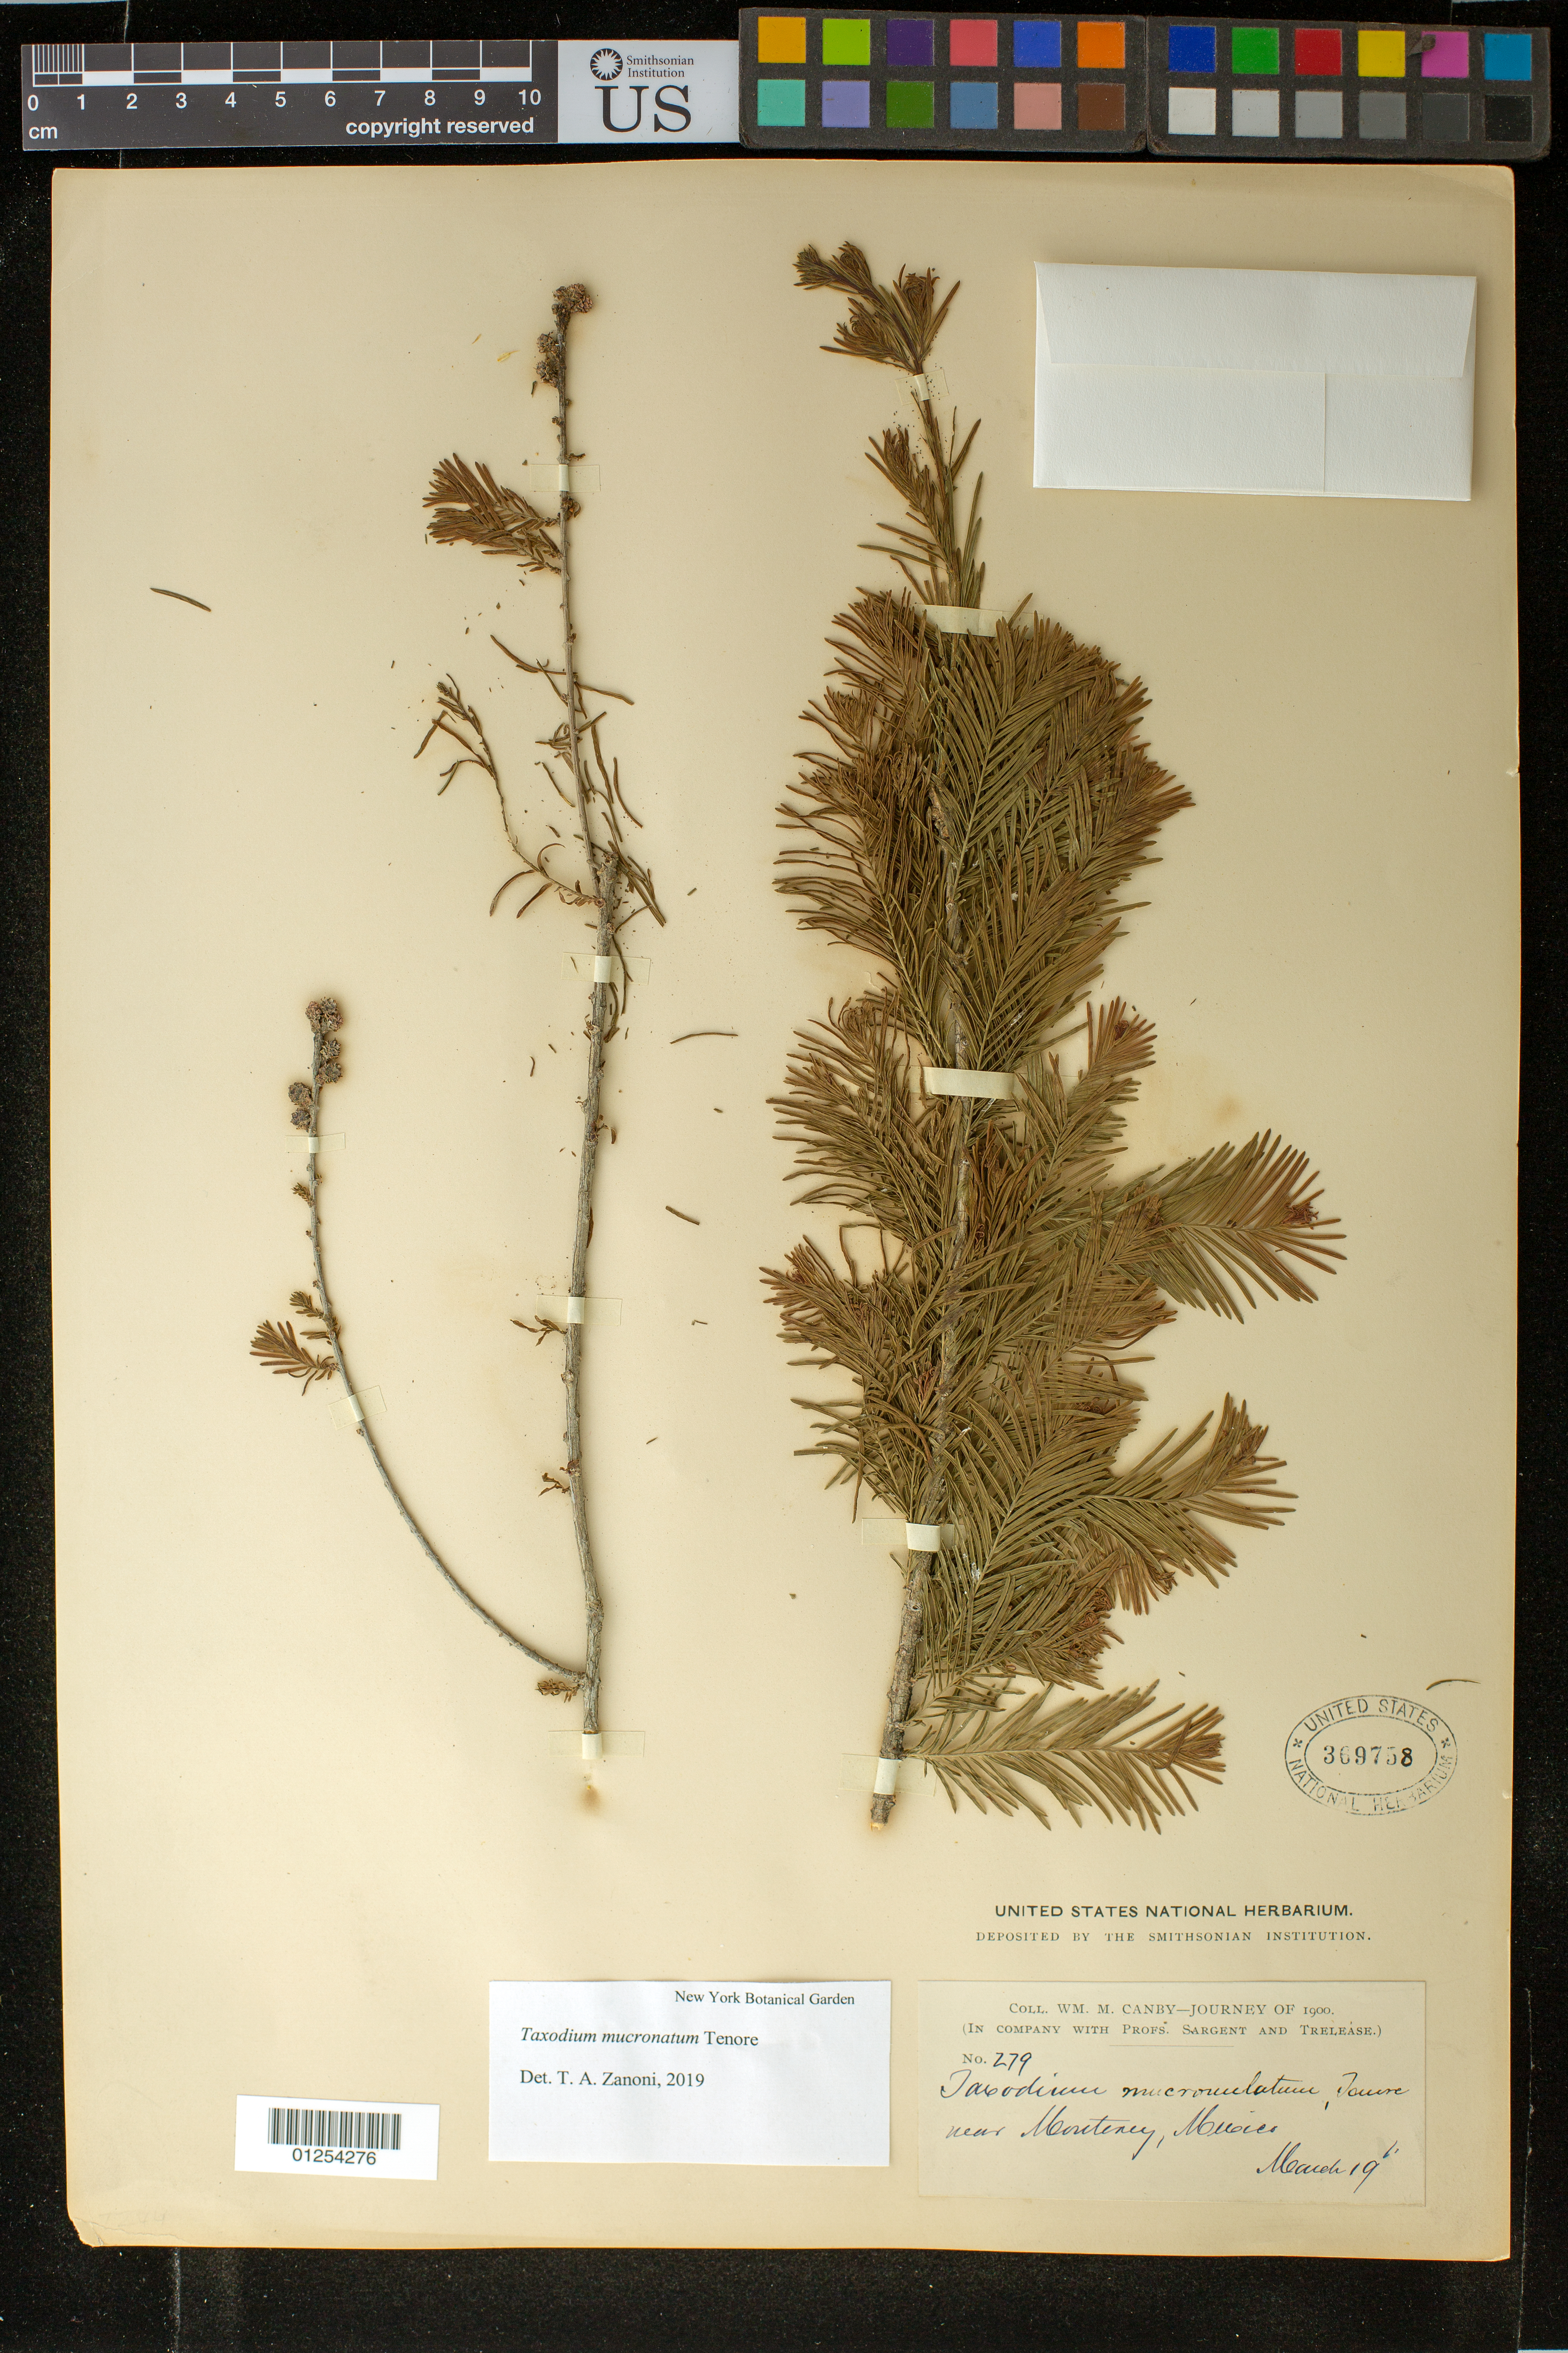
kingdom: Plantae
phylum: Tracheophyta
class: Pinopsida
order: Pinales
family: Cupressaceae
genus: Taxodium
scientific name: Taxodium mucronatum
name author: Ten.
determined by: Zanoni, T. A., (NY), New York Botanical Garden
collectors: W. M. Canby, -- Sargent & -- Trelease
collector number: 279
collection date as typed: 19 Mar 1900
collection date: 1900-03-19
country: Mexico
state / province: Nuevo León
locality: Near Monterrey.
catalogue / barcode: US 369758